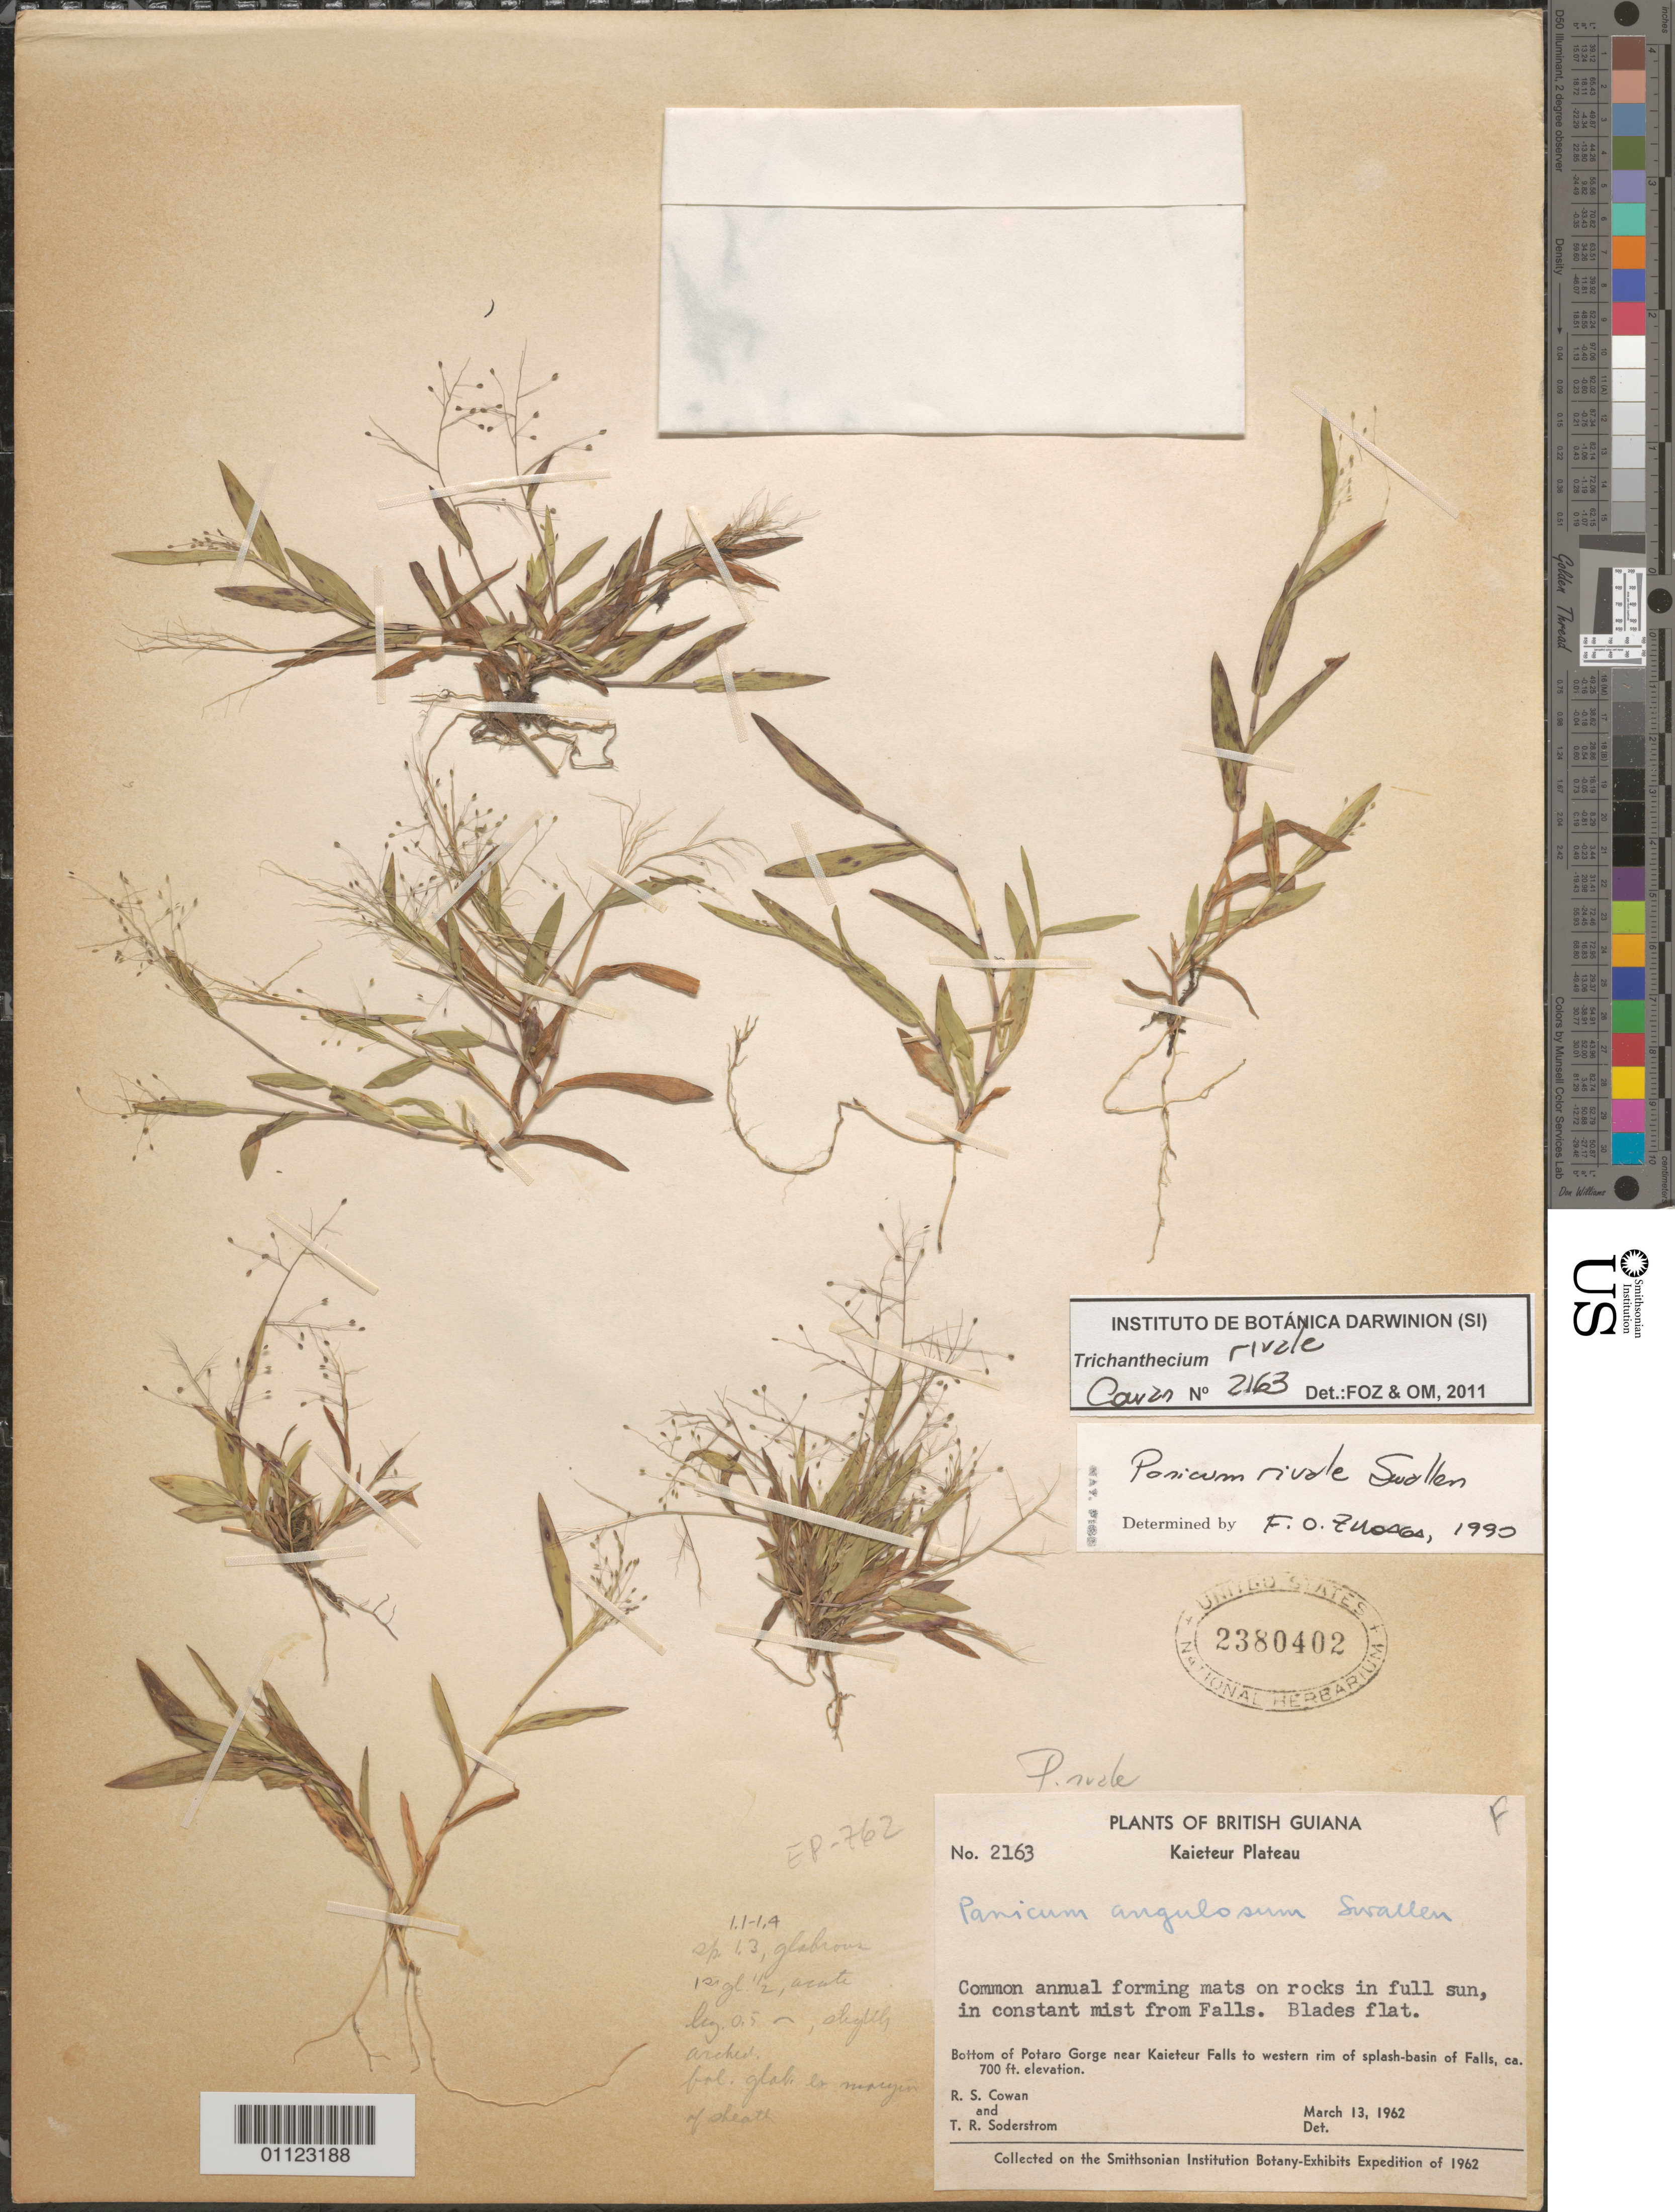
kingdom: Plantae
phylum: Tracheophyta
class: Liliopsida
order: Poales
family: Poaceae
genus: Trichanthecium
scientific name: Trichanthecium rivale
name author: (Swallen) Zuloaga & Morrone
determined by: Zuloaga, F. O.; Morrone, O. N.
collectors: R. S. Cowan & T. R. Soderstrom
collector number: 2163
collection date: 1962-03-13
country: Guyana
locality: Potaro Gorge near Kaieteur Falls to western rim of splash-basin of Falls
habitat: On rocks in full sun, in constant mist from Falls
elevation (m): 213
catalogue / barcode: US 2380402